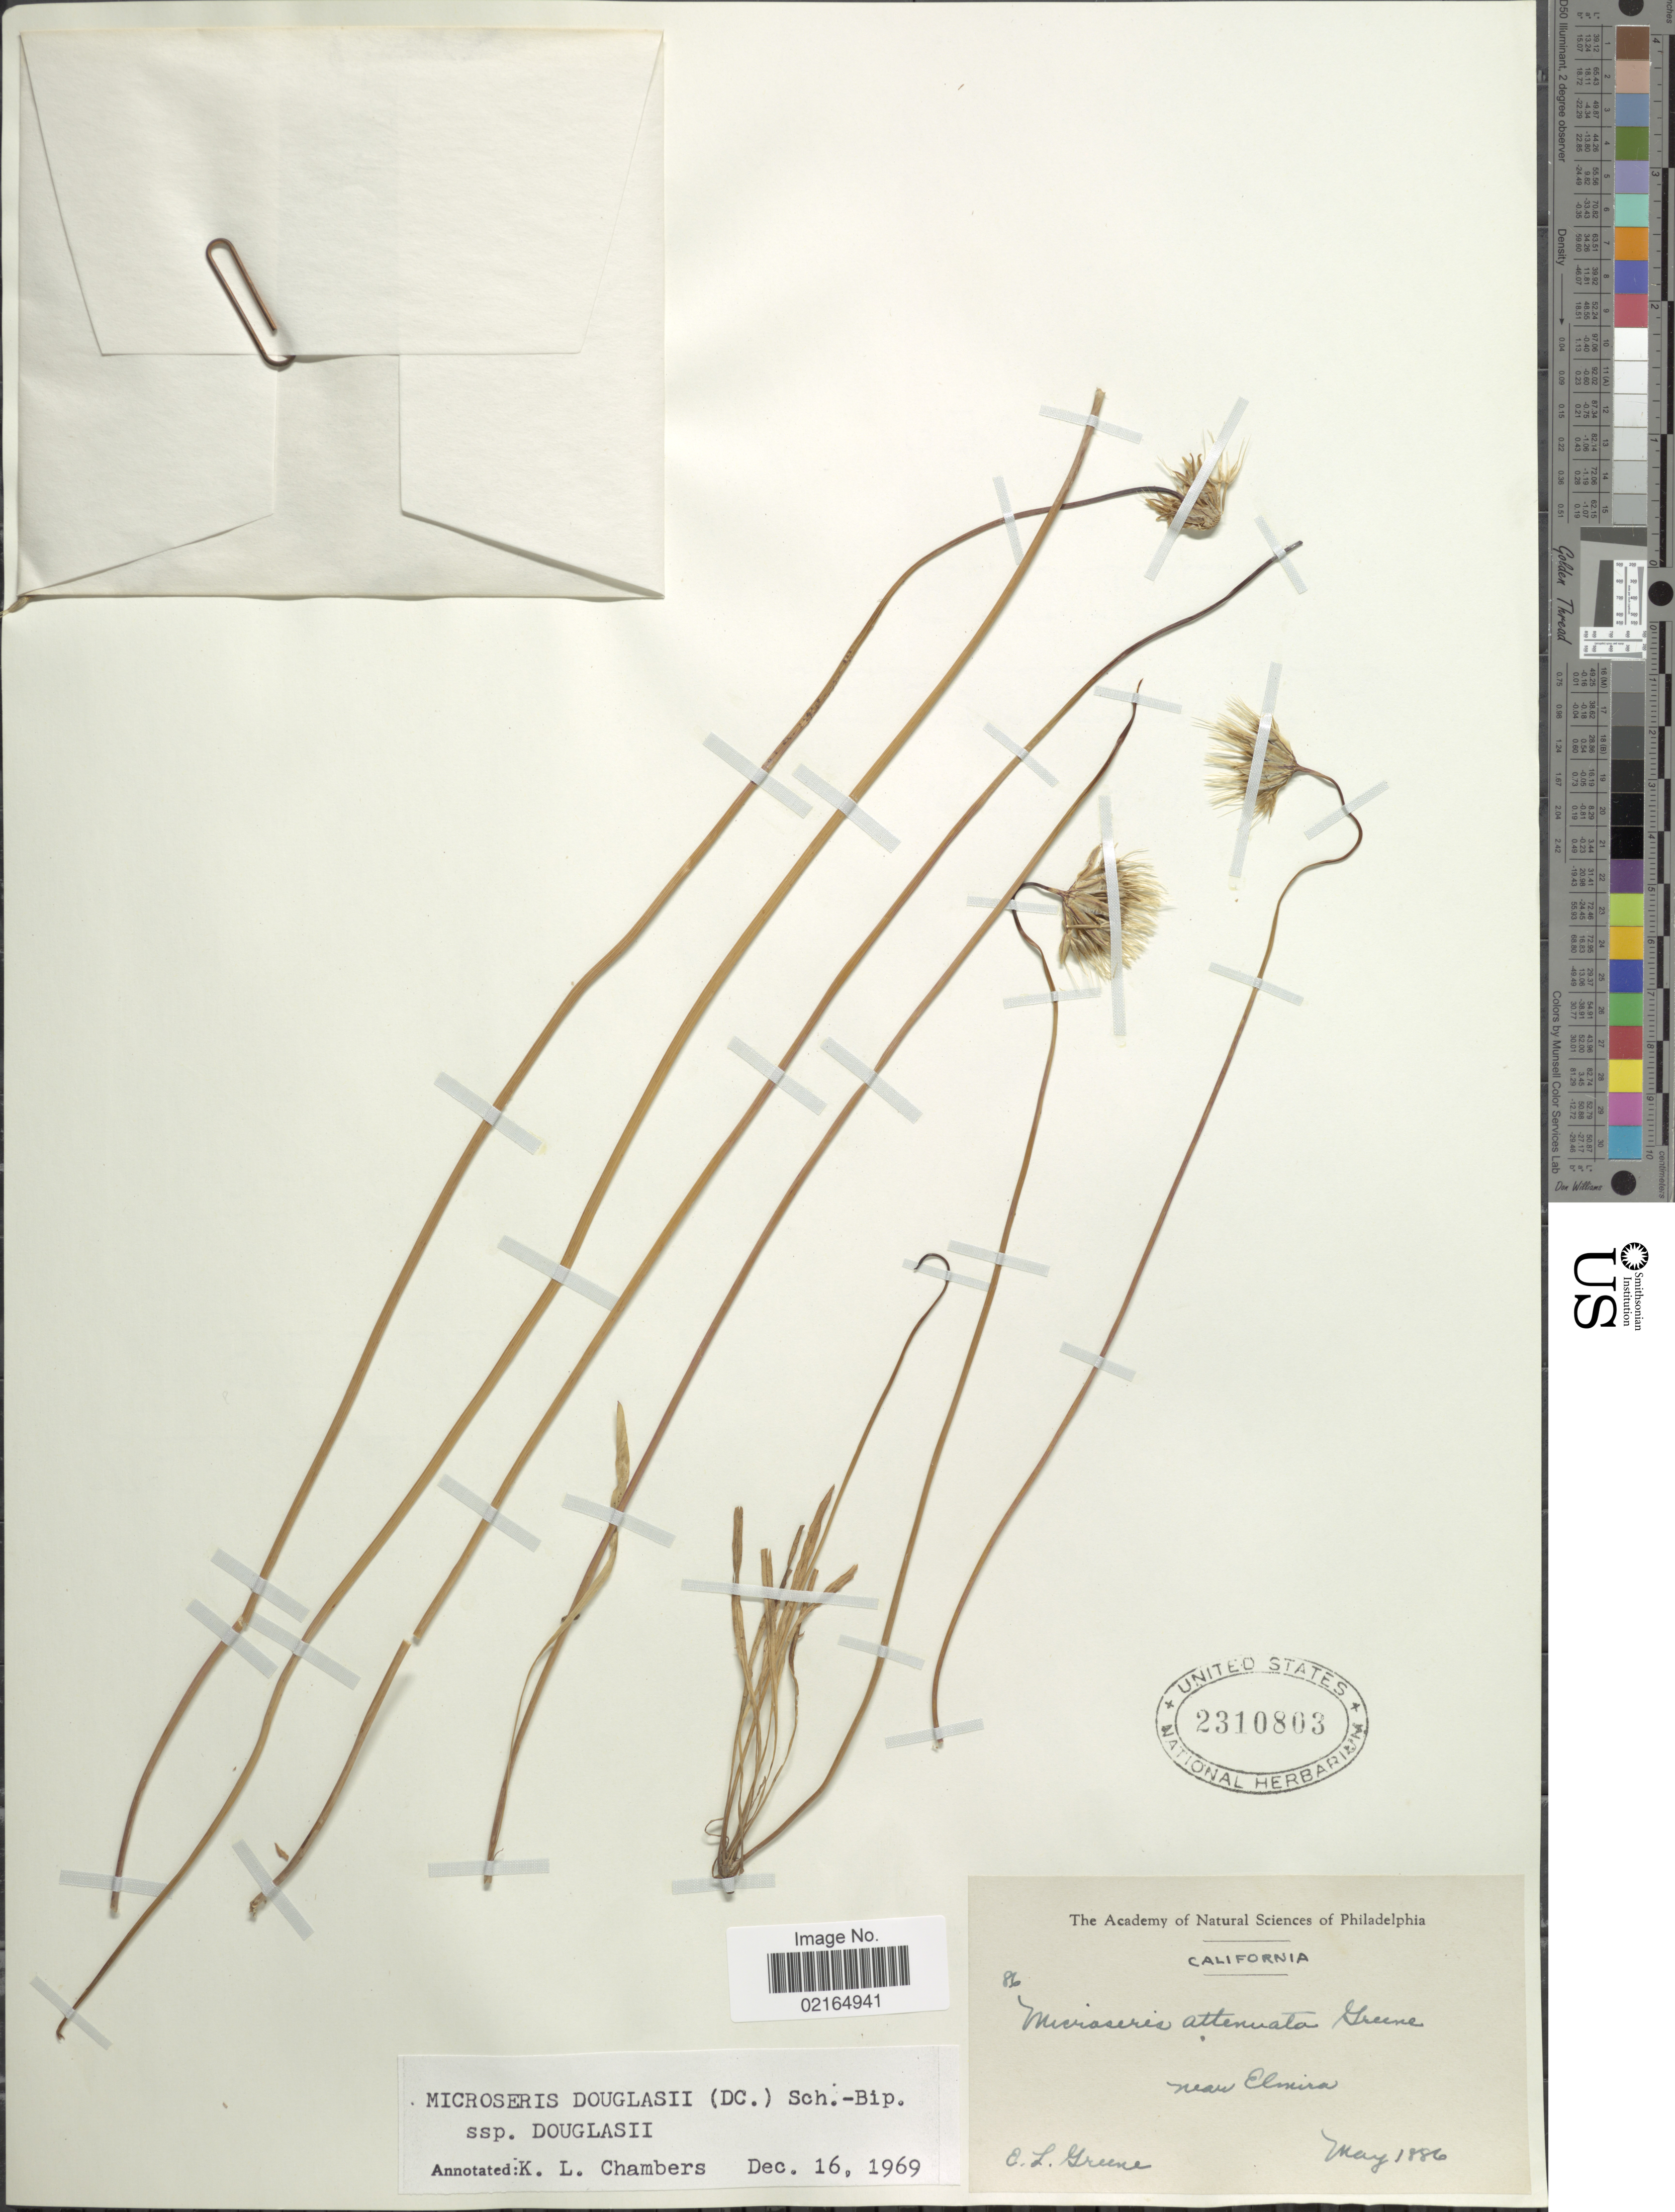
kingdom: Plantae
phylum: Tracheophyta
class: Magnoliopsida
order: Asterales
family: Asteraceae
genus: Microseris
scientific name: Microseris douglasii subsp. douglasii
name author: (DC.) Sch. Bip.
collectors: E. L. Greene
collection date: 1886-05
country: United States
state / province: California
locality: Near Elmira.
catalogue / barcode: US 2310803